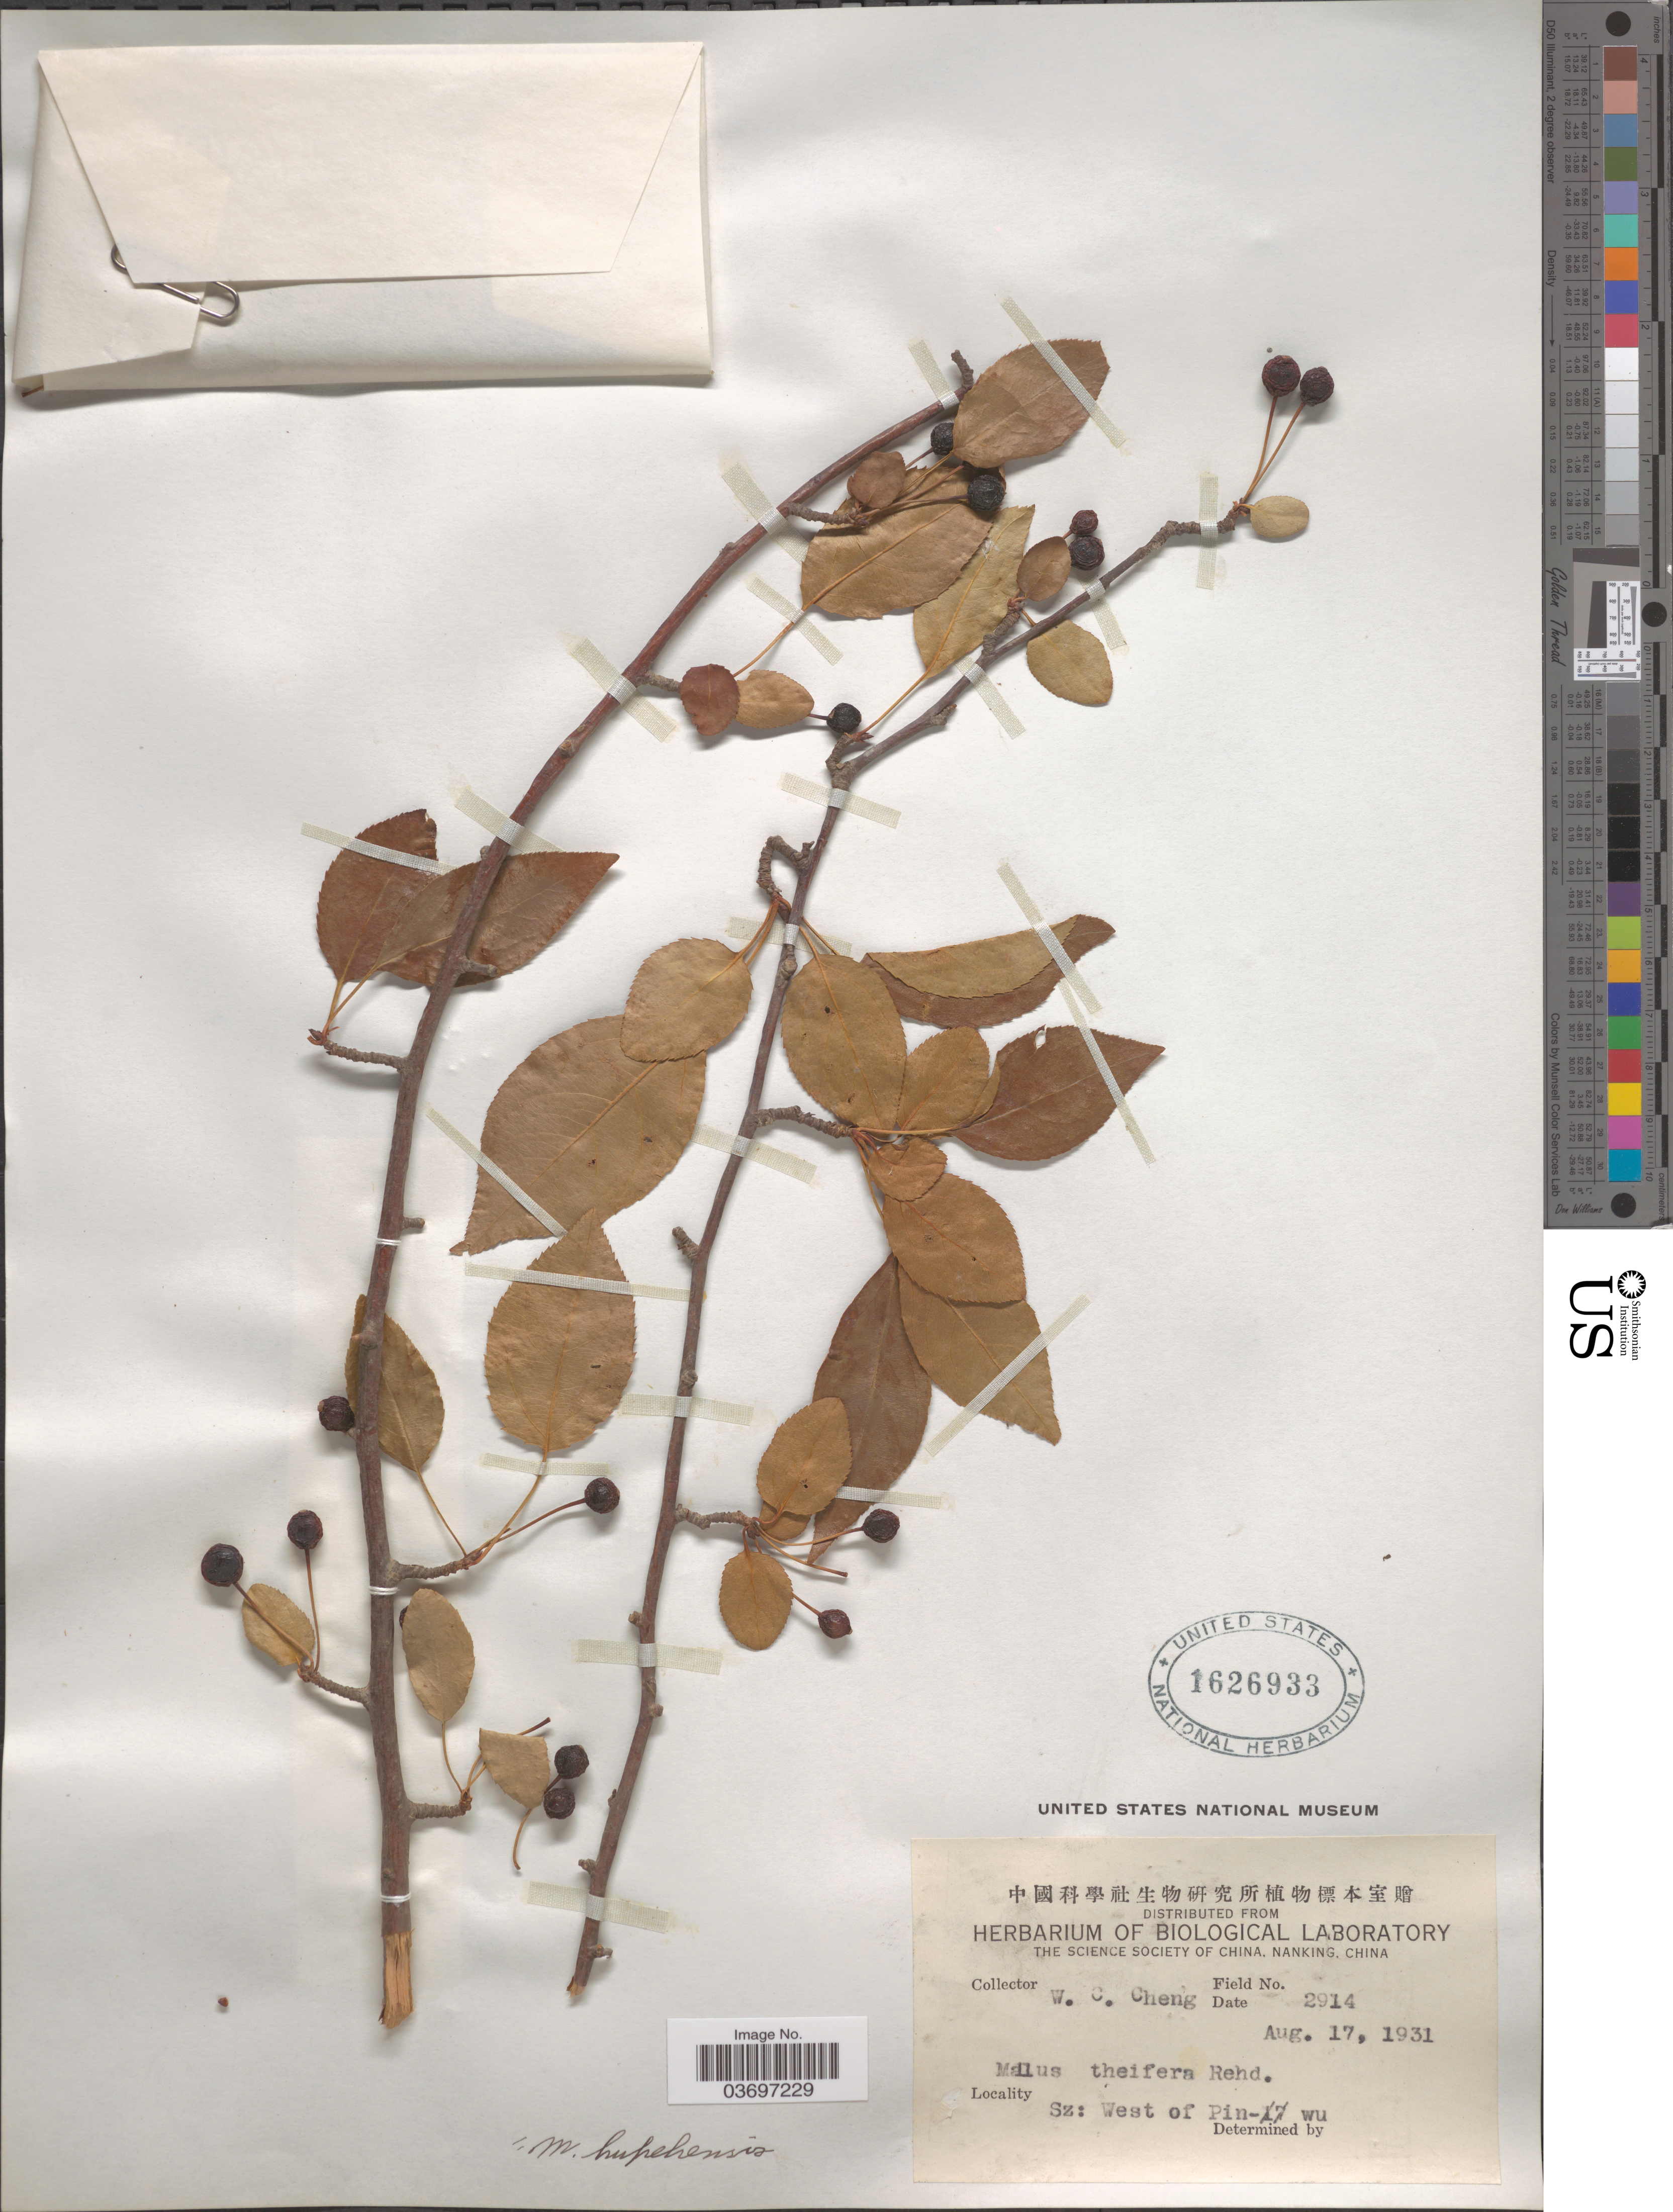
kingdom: Plantae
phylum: Tracheophyta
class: Magnoliopsida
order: Rosales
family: Rosaceae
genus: Malus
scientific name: Malus hupehensis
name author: (Pamp.) Rehder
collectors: W. C. Cheng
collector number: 2914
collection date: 1931-08-17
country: China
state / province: Sichuan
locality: Sz: West of Pin-wu.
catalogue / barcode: US 1626933